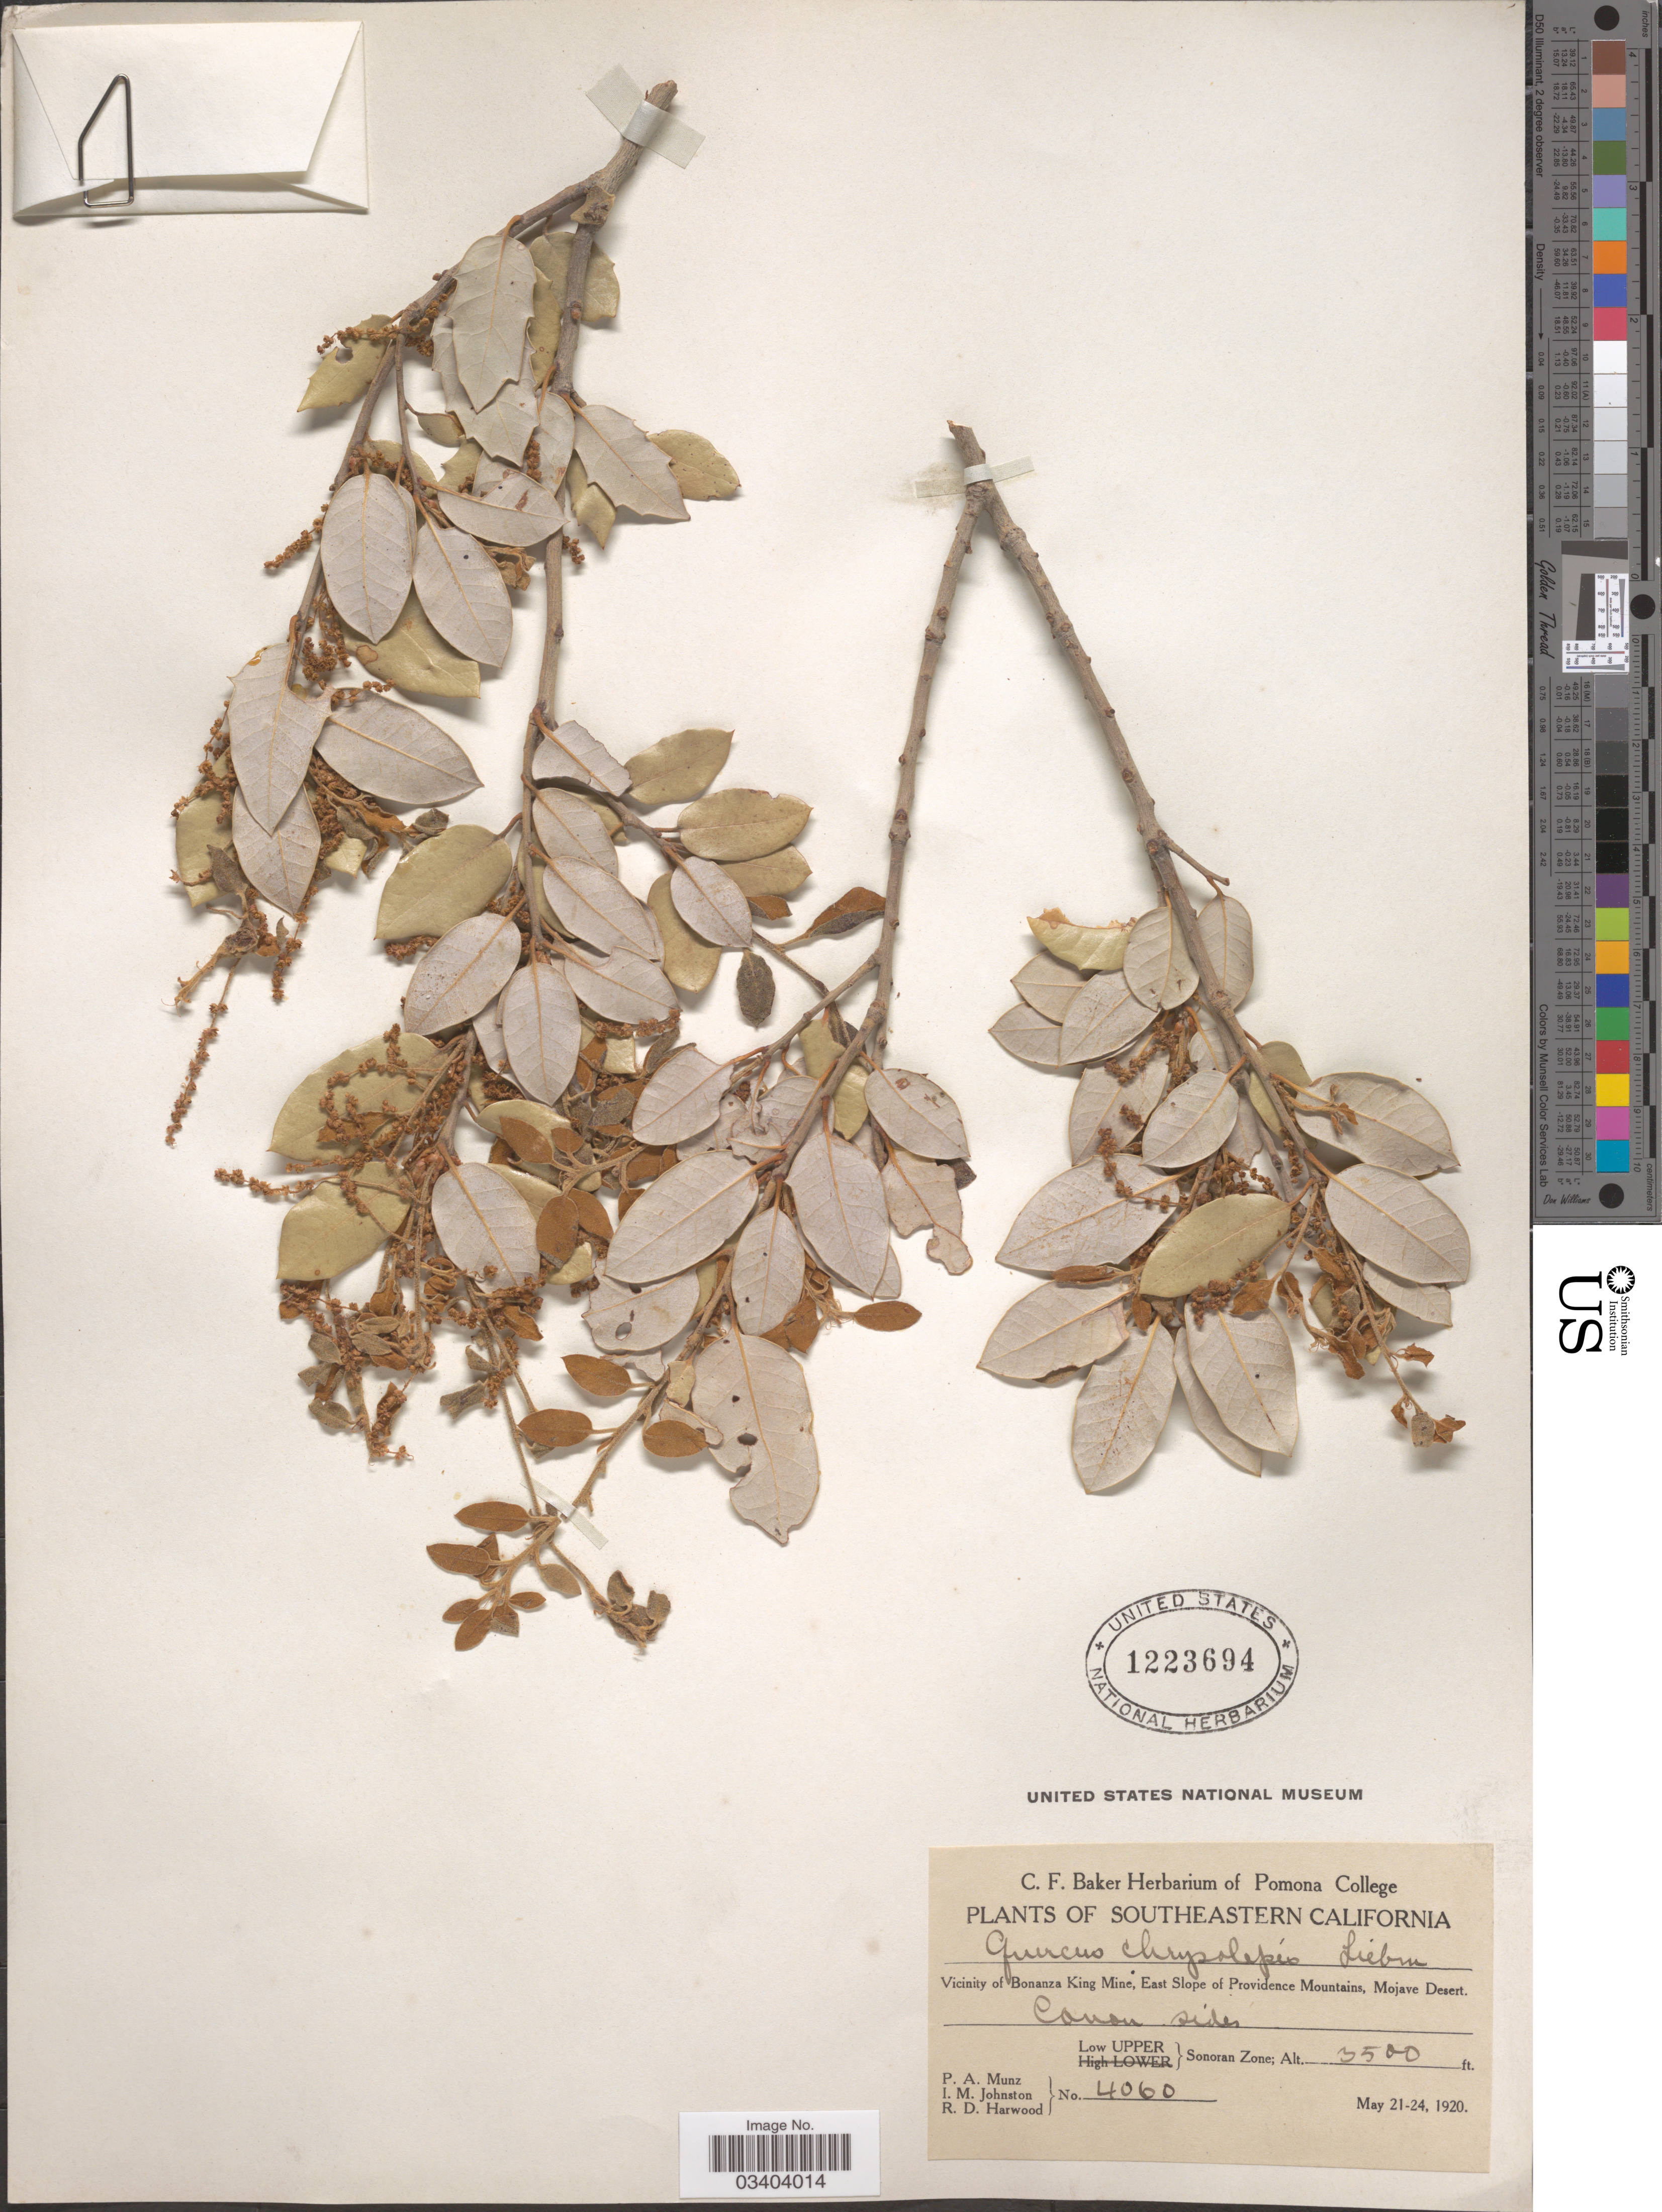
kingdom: Plantae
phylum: Tracheophyta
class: Magnoliopsida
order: Fagales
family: Fagaceae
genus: Quercus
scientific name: Quercus chrysolepis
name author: Liebm.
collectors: P. A. Munz, I.M. Johnston & R. Harwood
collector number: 4060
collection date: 1920-05-21/1920-05-24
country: United States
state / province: California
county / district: San Bernardino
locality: Southeastern California. Vicinity of Bonanza King Mine, East Slope of Providence Mountains, Mojave Desert. Canon sides. Low Upper Sonoran Zone.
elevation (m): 1067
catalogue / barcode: US 1223694